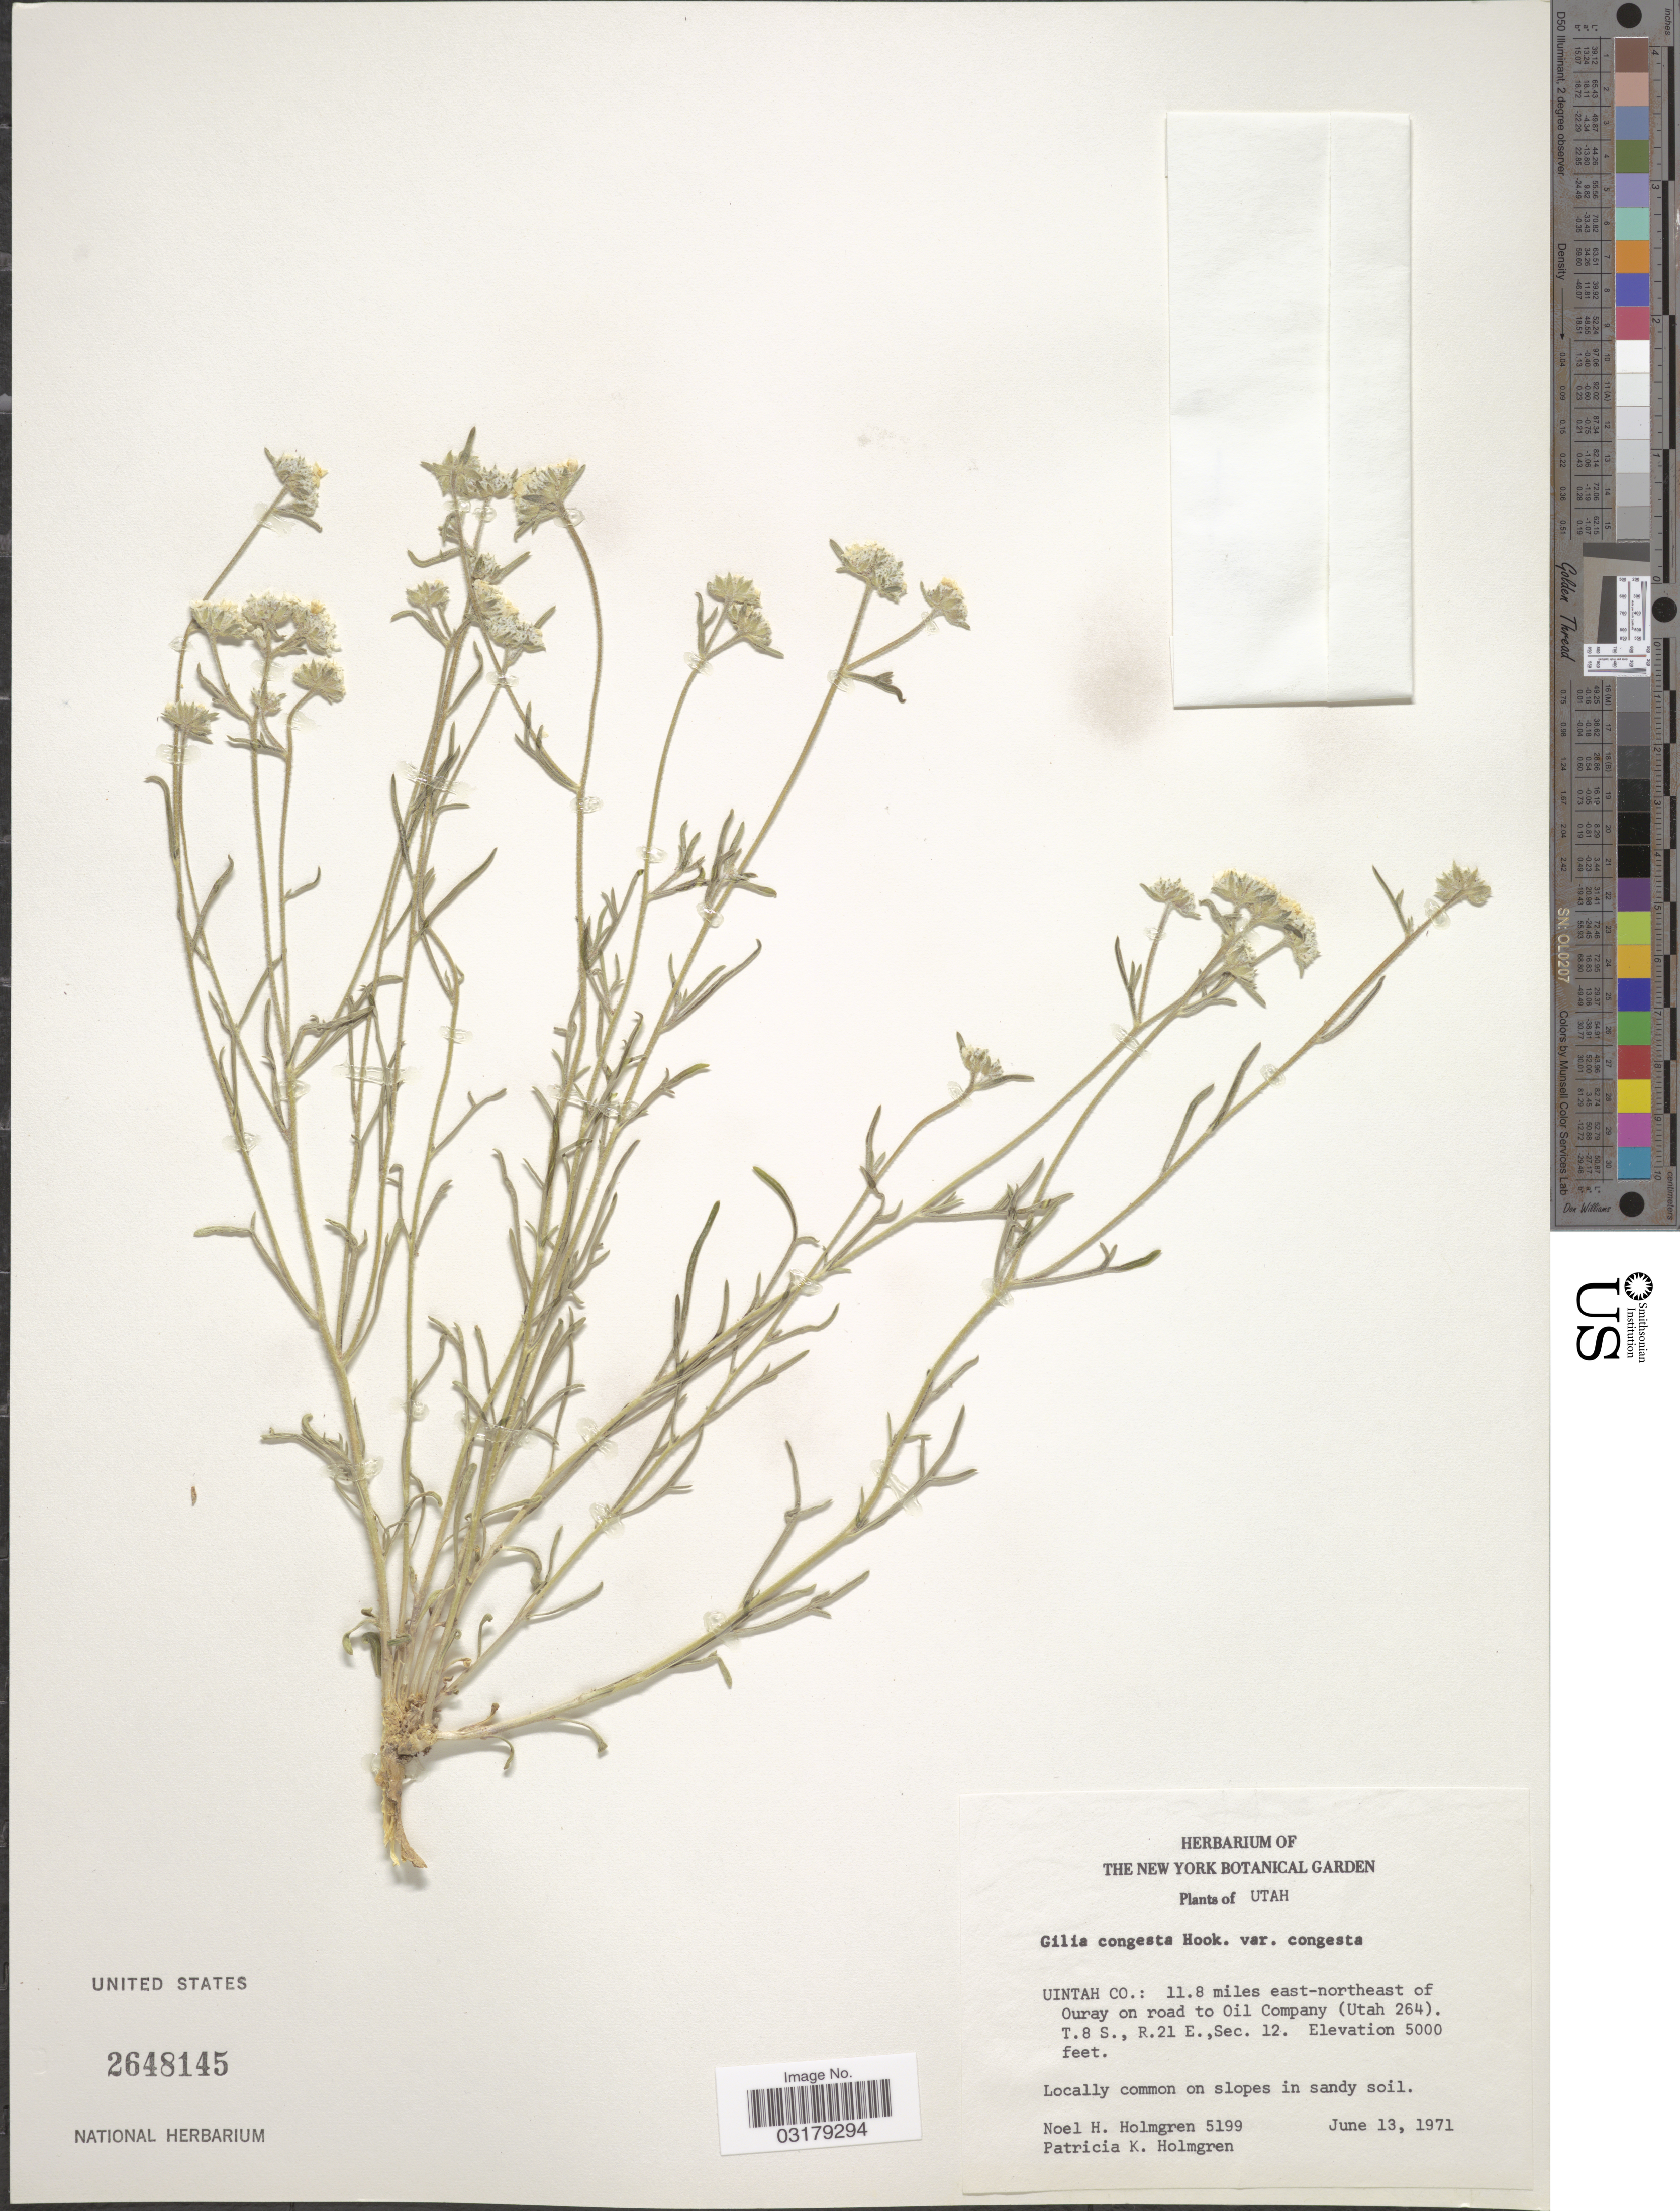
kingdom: Plantae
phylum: Tracheophyta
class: Magnoliopsida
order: Ericales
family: Polemoniaceae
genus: Ipomopsis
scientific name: Ipomopsis congesta subsp. frutescens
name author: (Rydb.) A.G. Day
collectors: N. H. Holmgren & P. K. Holmgren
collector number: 5199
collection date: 1971-06-13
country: United States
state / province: Utah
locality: Uintah Co: 11.8 miles east-northeast of Ouray on road to Oil Company (Utah 264). T.8 S., R.21 E., Sec. 12.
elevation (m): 1524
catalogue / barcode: US 2648145